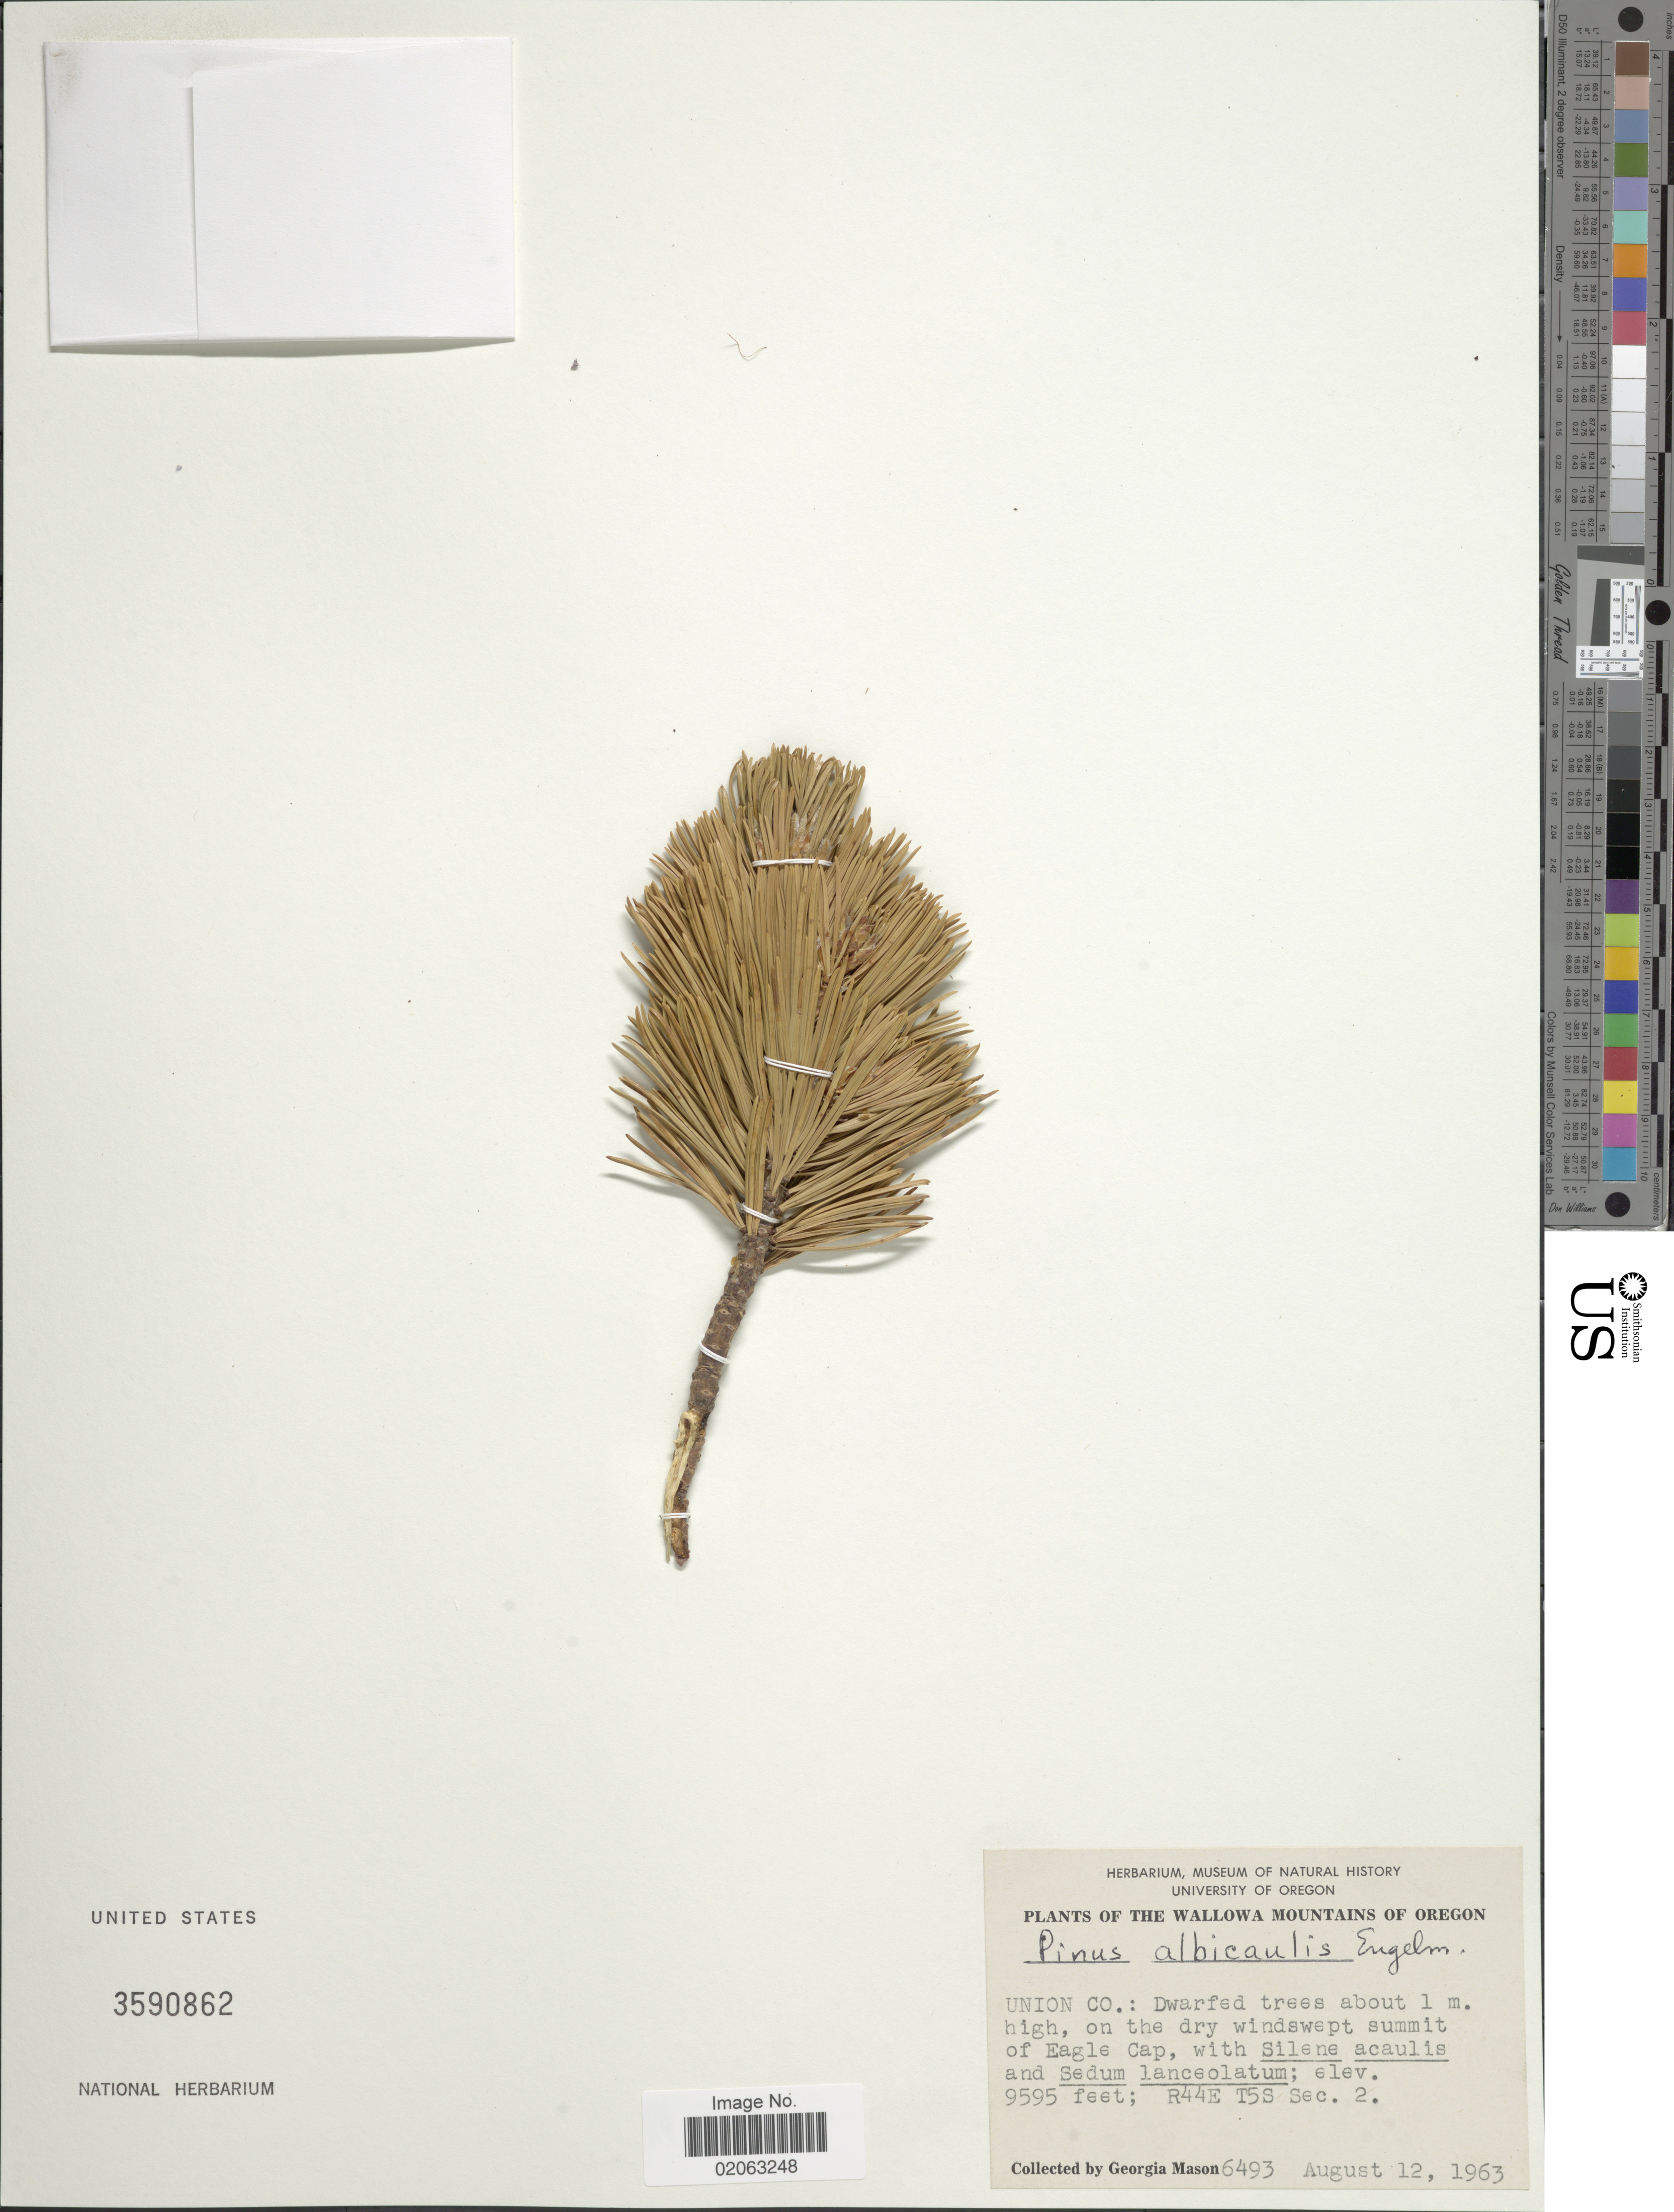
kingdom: Plantae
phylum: Tracheophyta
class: Pinopsida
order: Pinales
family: Pinaceae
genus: Pinus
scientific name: Pinus albicaulis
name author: Engelm.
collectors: G. Mason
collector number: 6493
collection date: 1963-08-12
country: United States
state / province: Oregon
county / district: Wallowa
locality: The Wallowa Mountains of Oregon, Uion Co: on the dry windswept summit of Eagle Cap R44E T5S Sec 2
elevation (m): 2925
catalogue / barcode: US 3590862